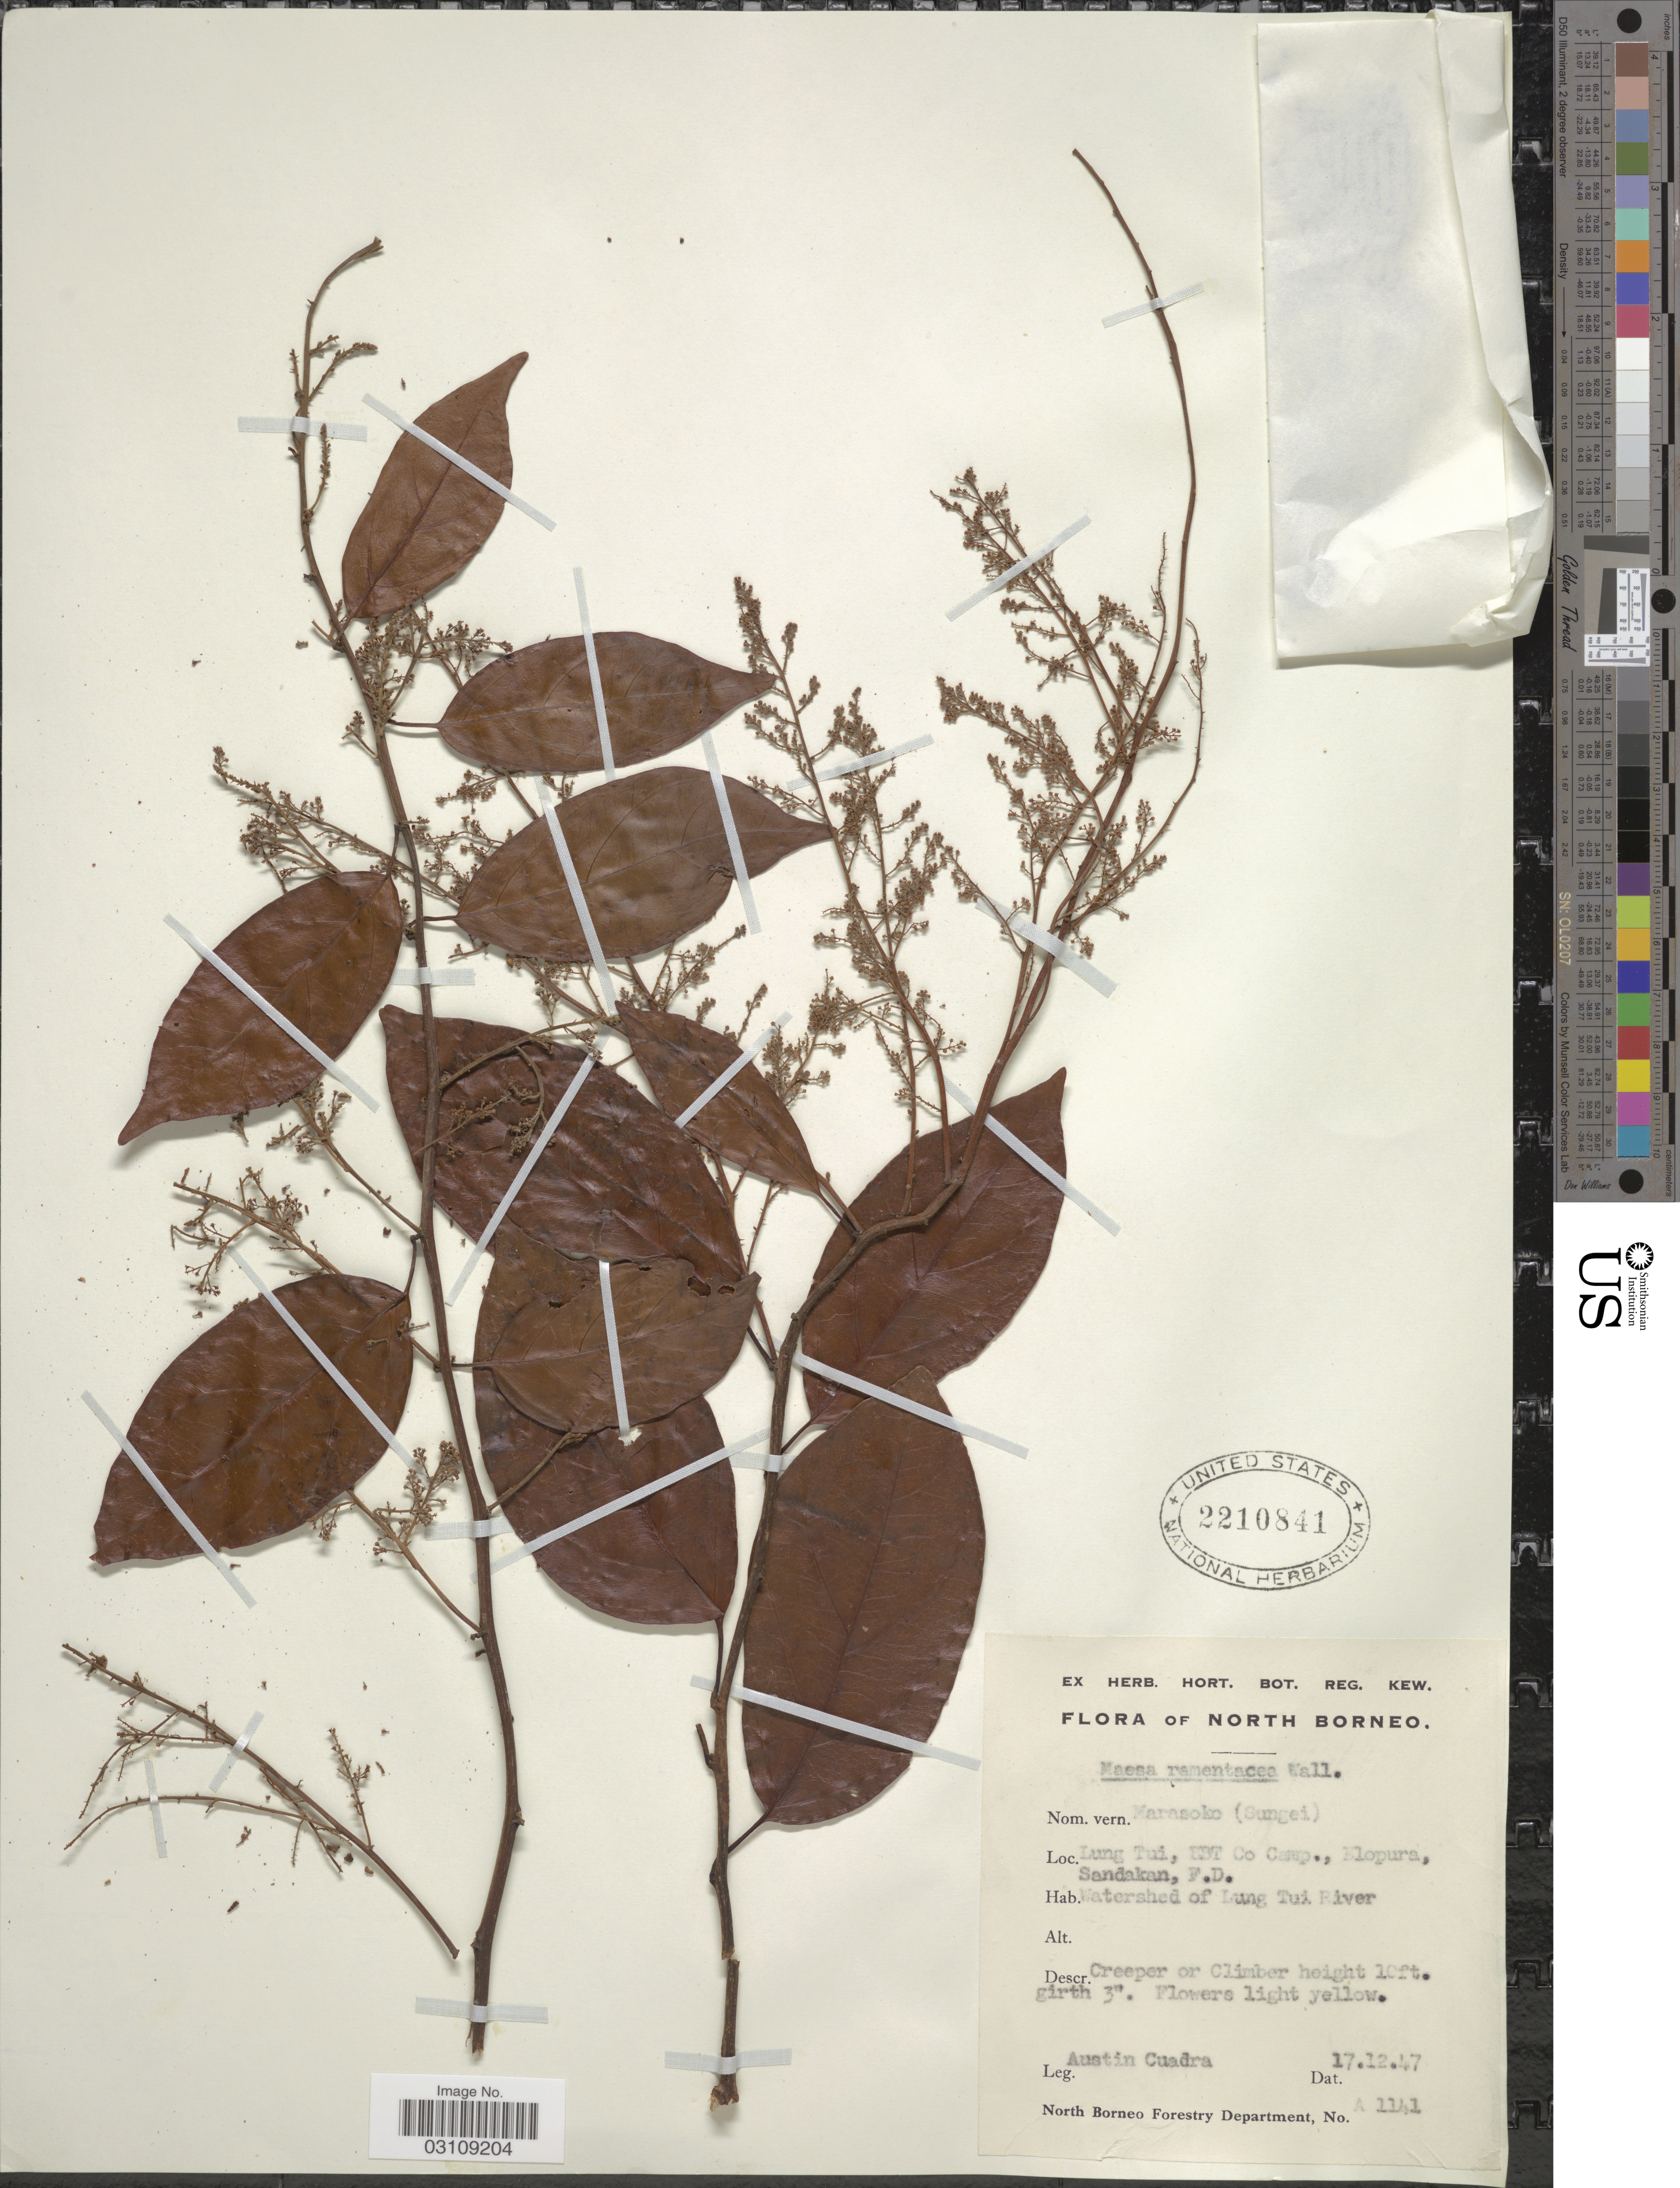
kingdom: Plantae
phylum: Tracheophyta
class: Magnoliopsida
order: Ericales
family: Primulaceae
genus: Maesa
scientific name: Maesa ramentacea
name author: (Roxb.) A. DC.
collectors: A. Cuadra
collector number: A1141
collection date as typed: Transcribed d/m/y: 17/12/47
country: Malaysia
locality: North Borneo. Lung Tui, BBT [interpreted] Co Camp., Elopura, Sandakan, F.D. Watershed of Lung Tui River.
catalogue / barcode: US 2210841